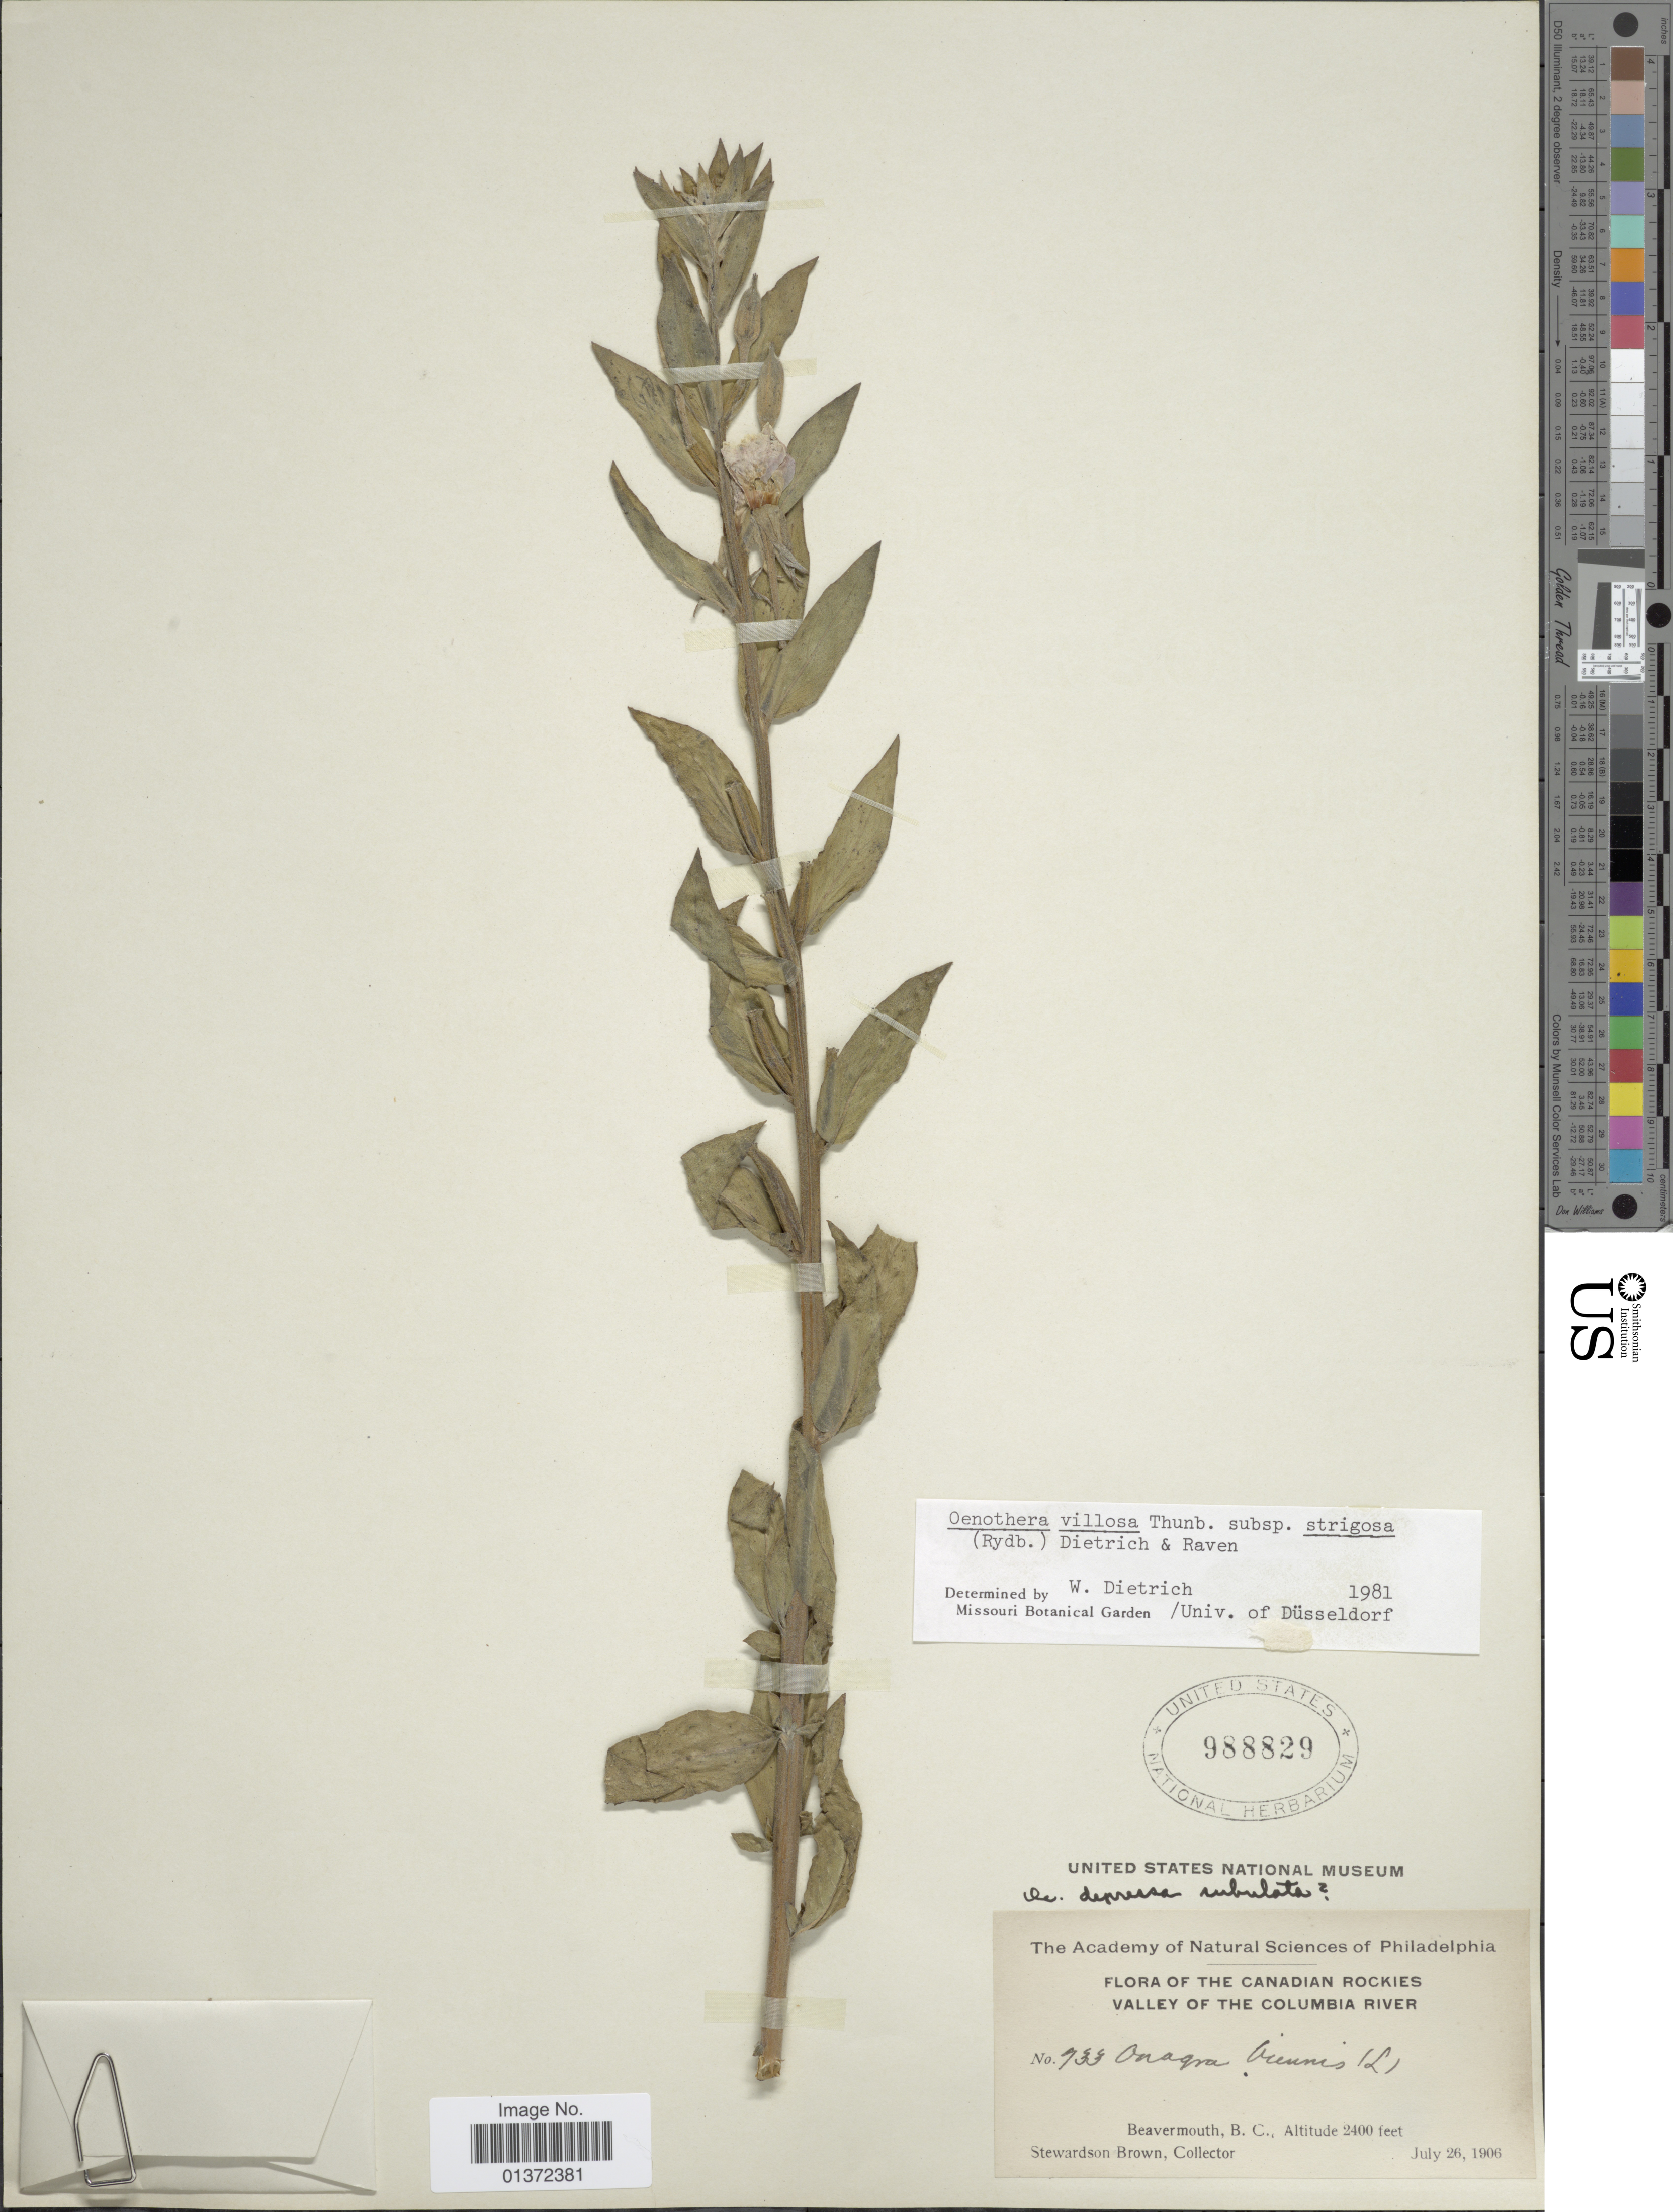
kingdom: Plantae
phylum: Tracheophyta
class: Magnoliopsida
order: Myrtales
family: Onagraceae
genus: Oenothera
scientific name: Oenothera villosa subsp. strigosa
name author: (Rydb.) W. Dietr. & P.H. Raven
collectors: S. Brown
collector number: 733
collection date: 1906-07-26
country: Canada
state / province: British Columbia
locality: Canadian Rockies, valley of the Columbia River, Beavermouth, B.C.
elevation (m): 732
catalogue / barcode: US 988829